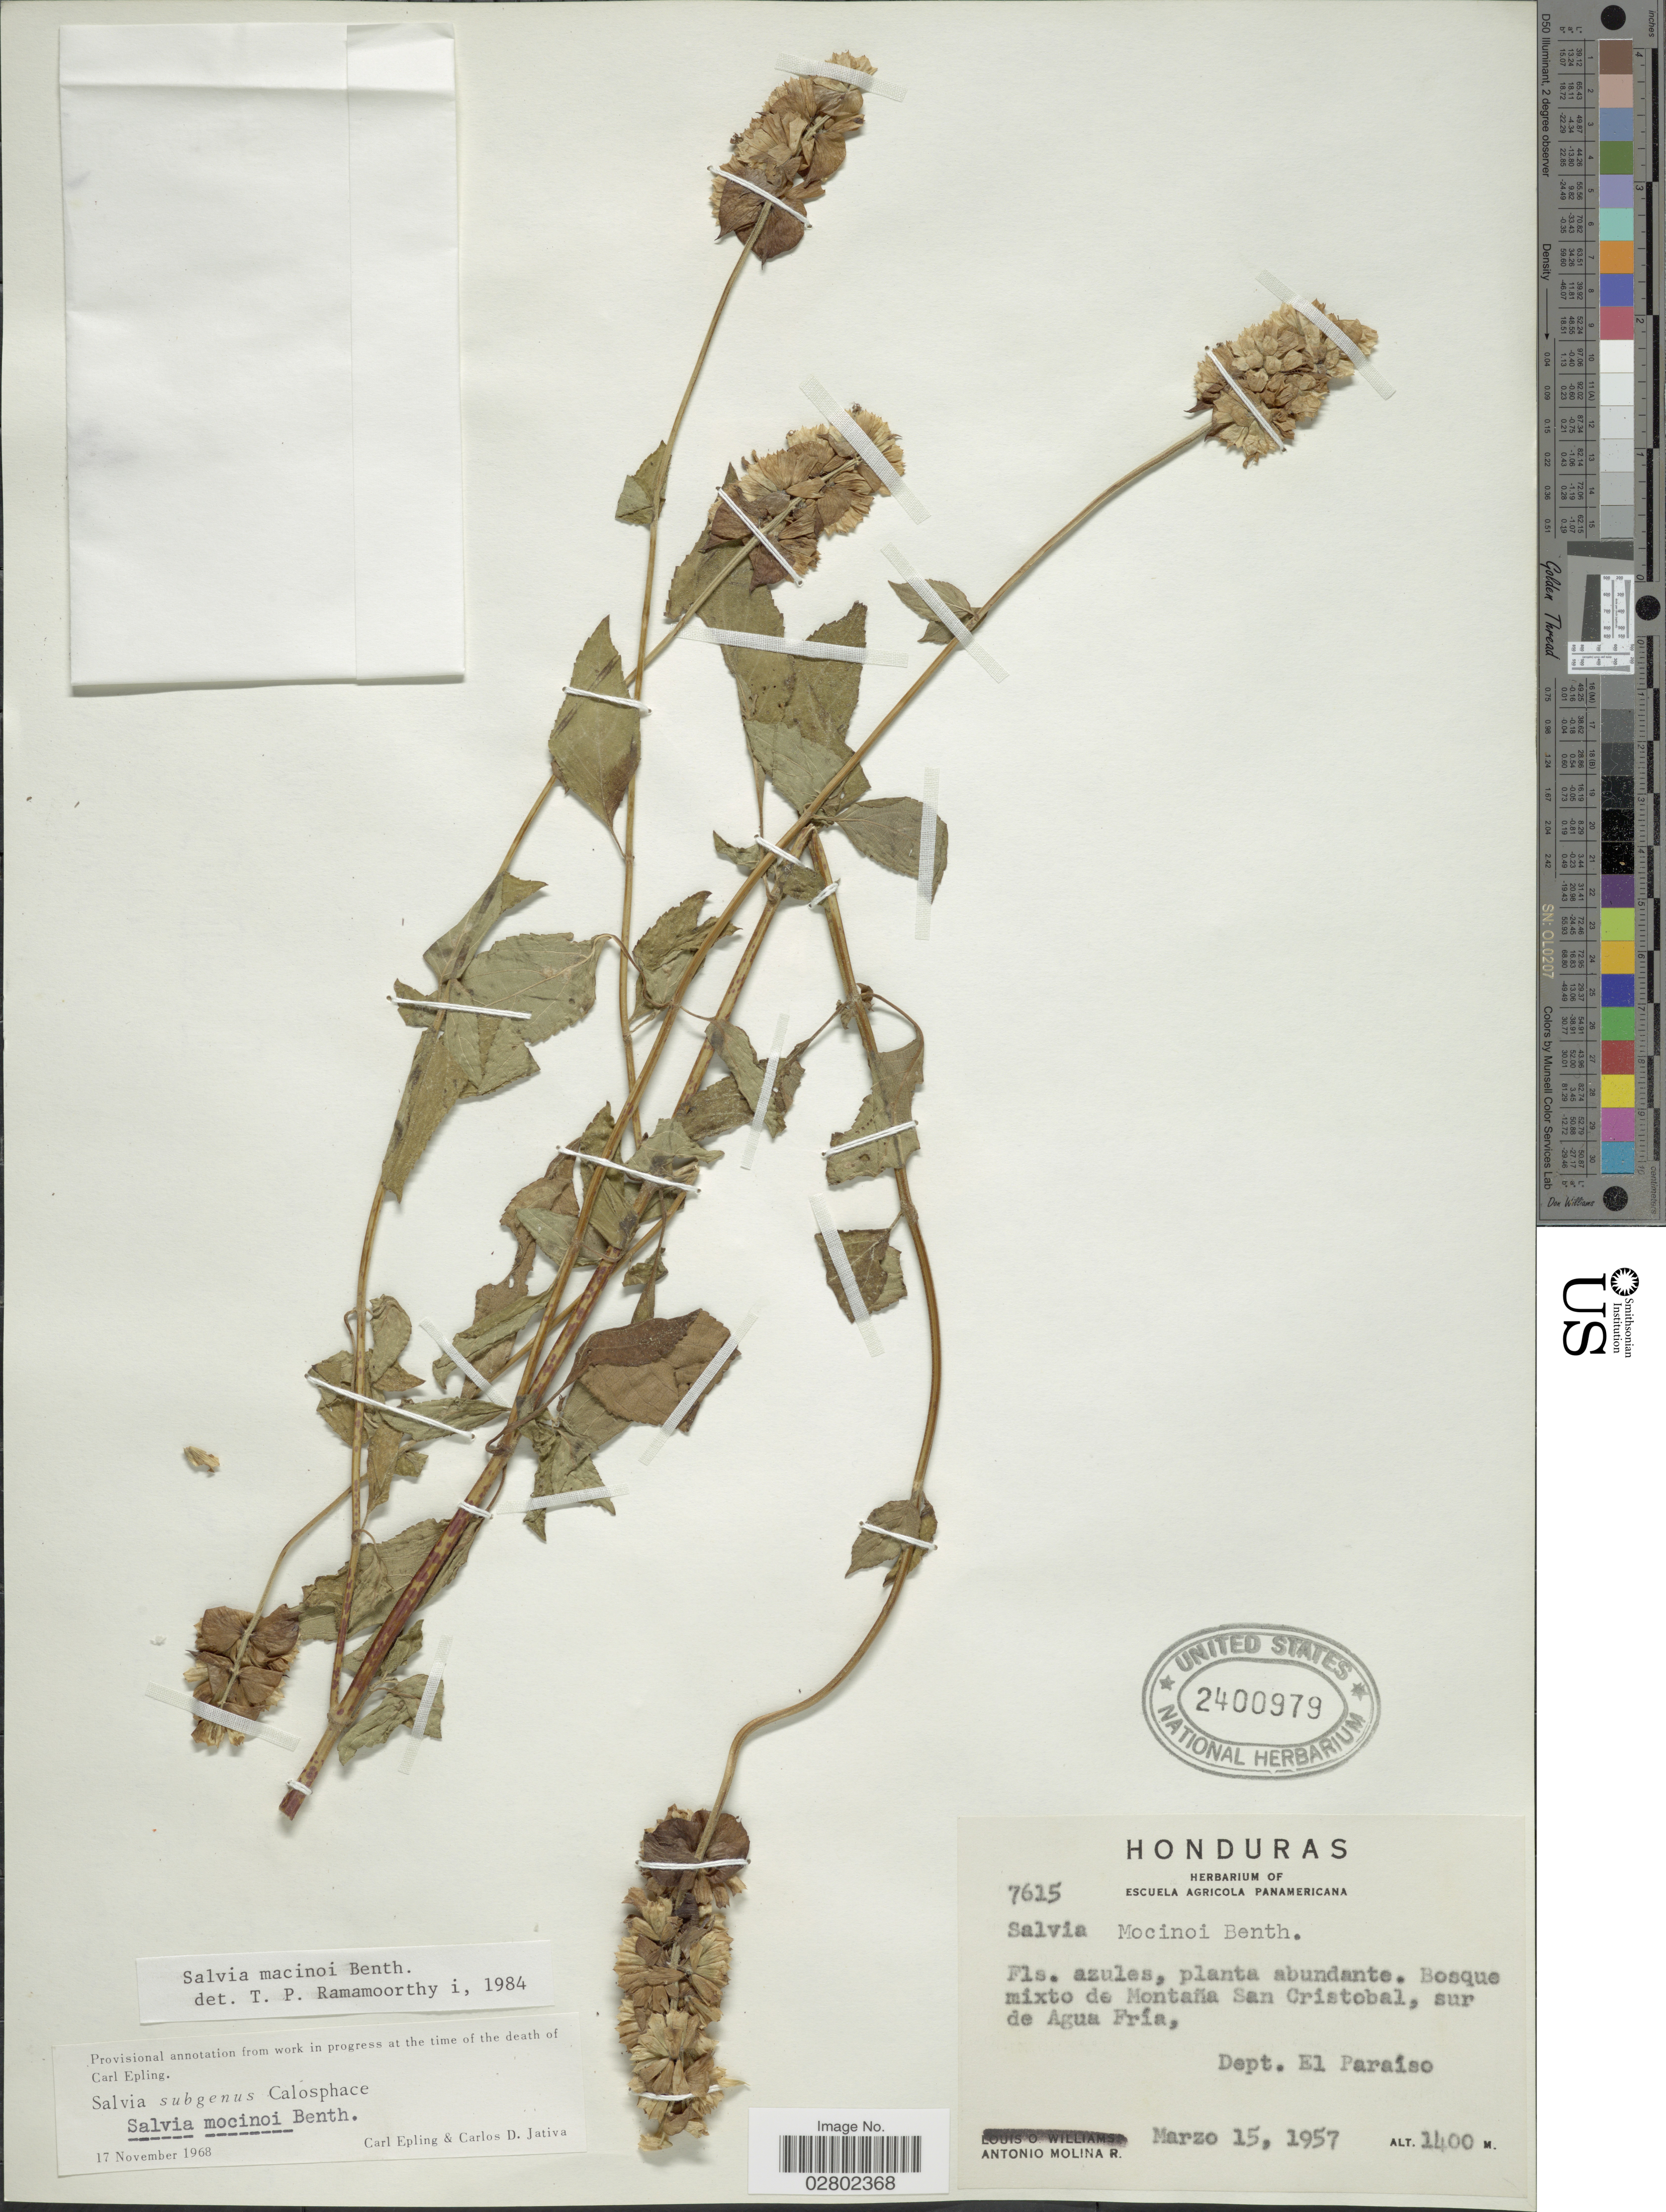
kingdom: Plantae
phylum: Tracheophyta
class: Magnoliopsida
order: Lamiales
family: Lamiaceae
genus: Salvia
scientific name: Salvia mocinoi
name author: Benth.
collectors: A. Molina R.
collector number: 7615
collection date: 1957-03-15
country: Honduras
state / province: El Paraíso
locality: Bosque mixto de Montaña San Cristobal, sur de Agua Fría, Dept. El Paraíso.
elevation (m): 1400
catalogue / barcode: US 2400979